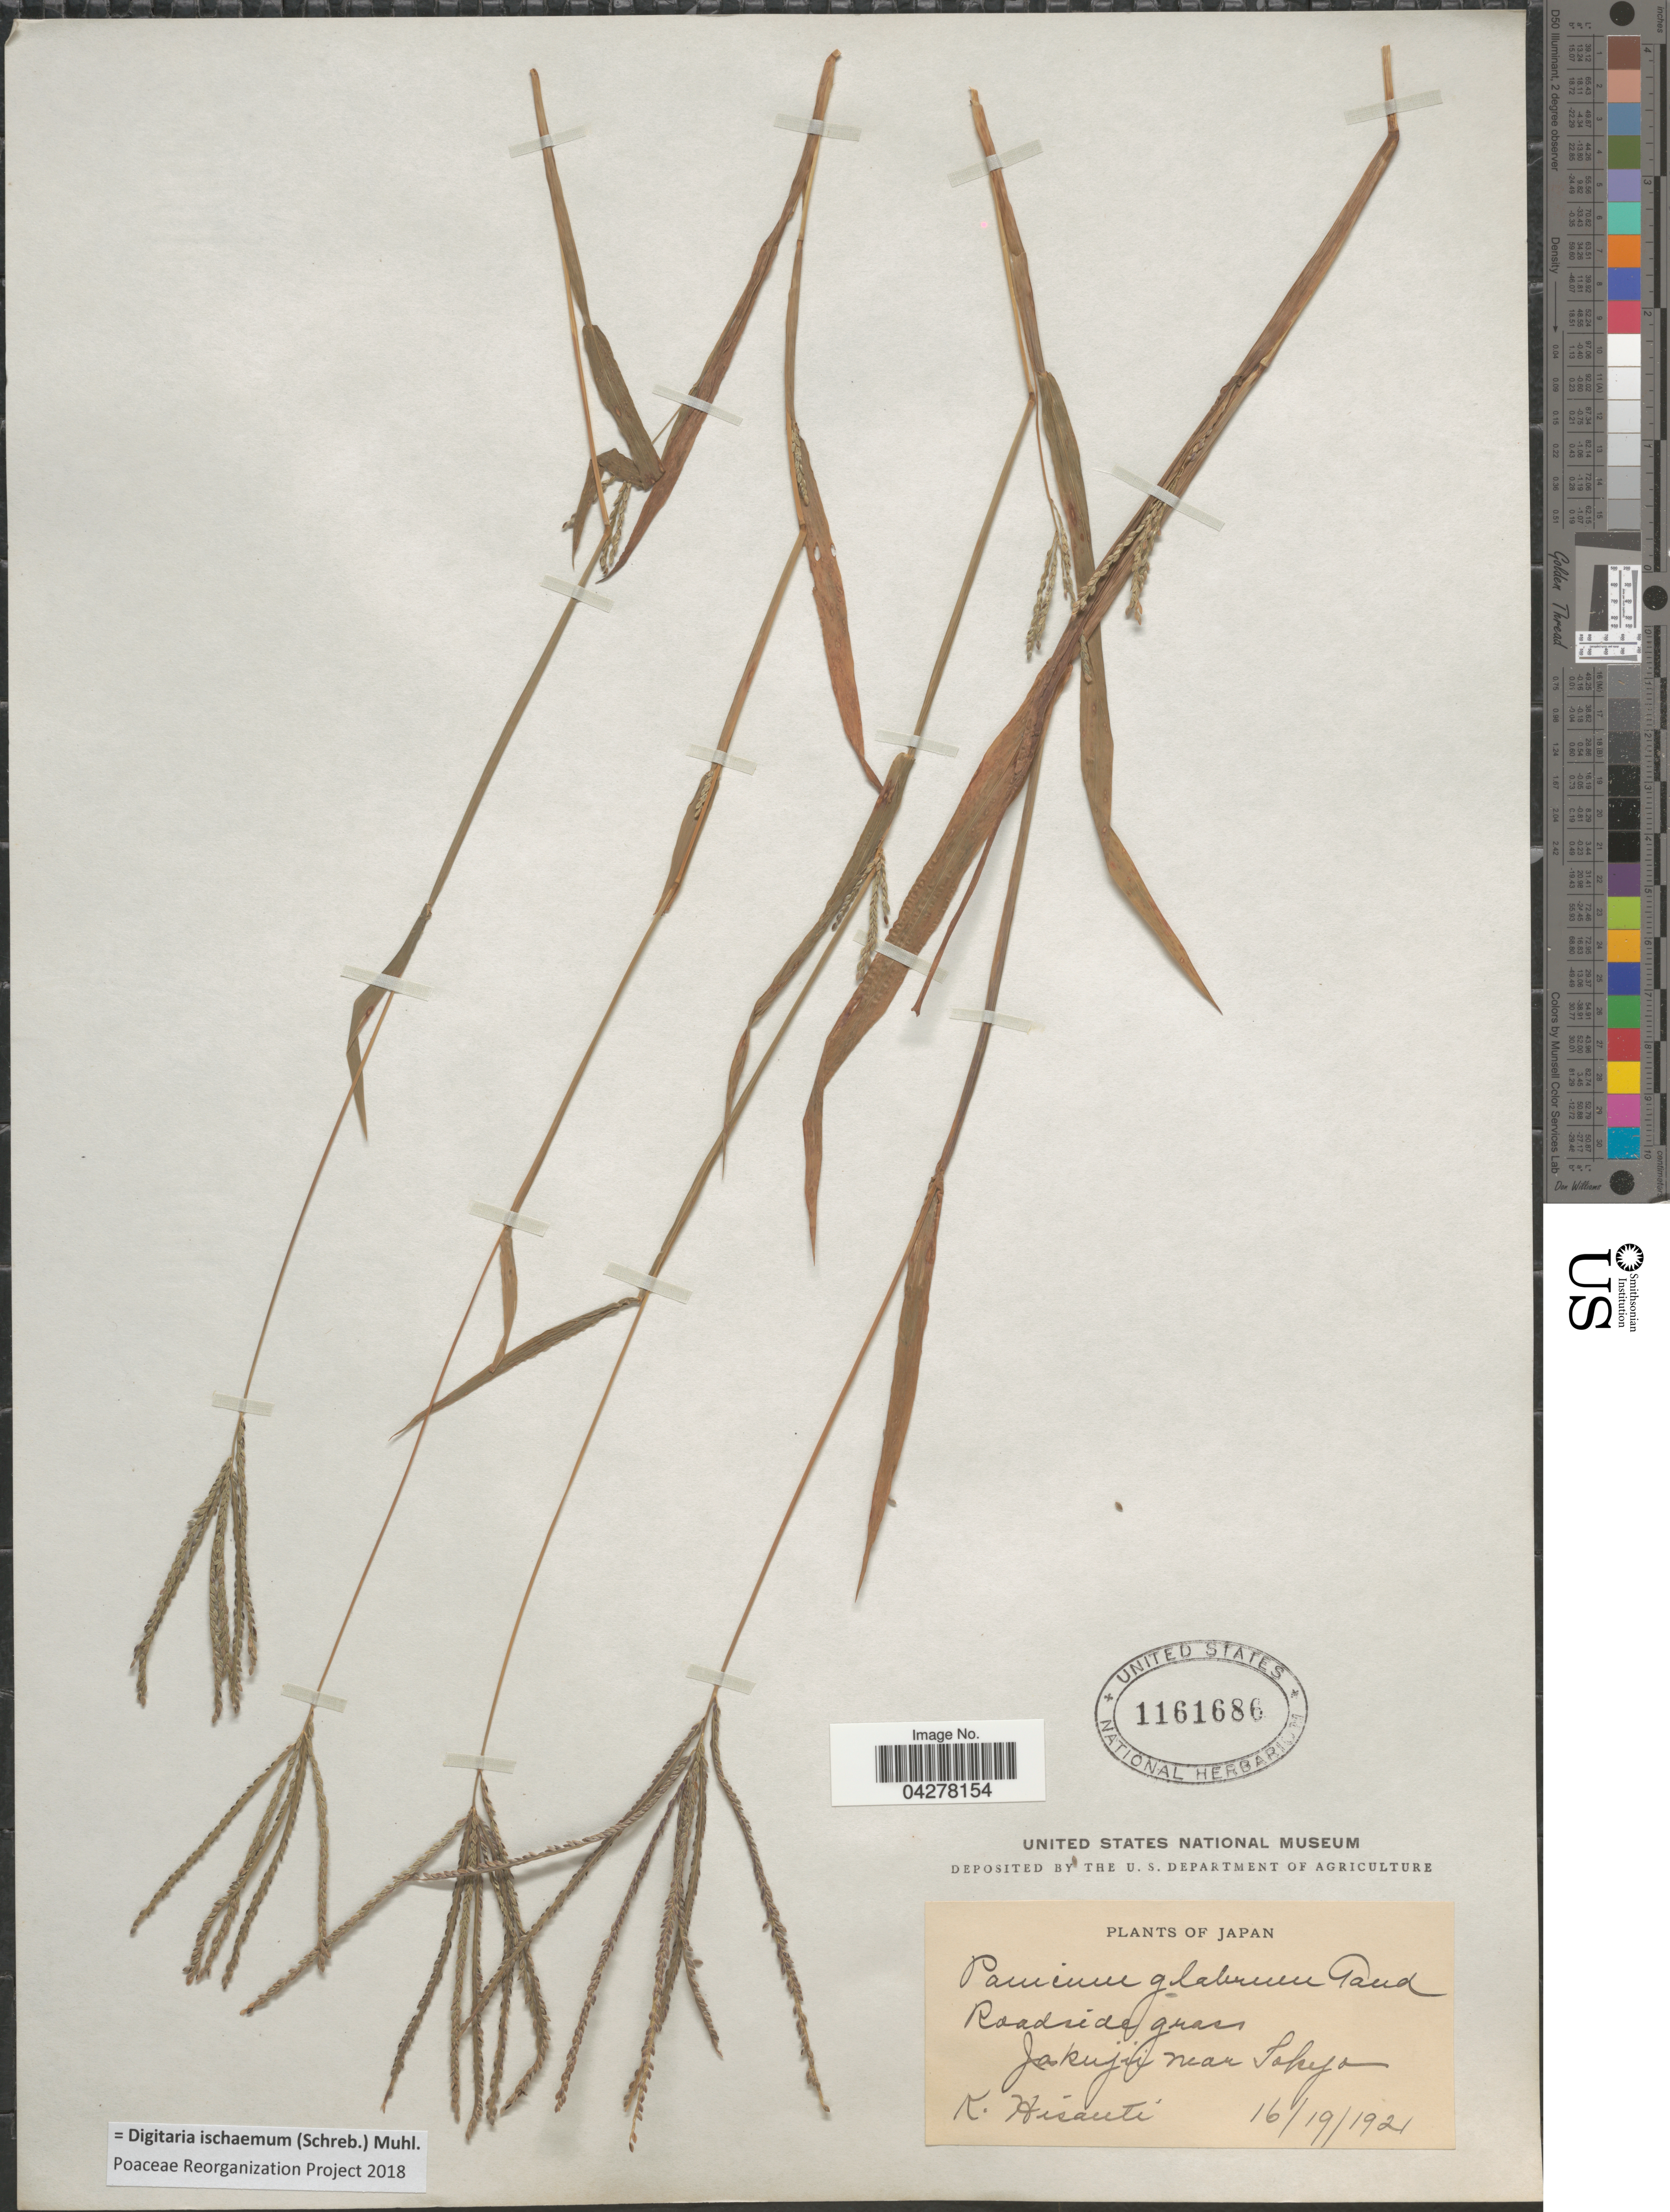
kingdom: Plantae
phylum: Tracheophyta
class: Liliopsida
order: Poales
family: Poaceae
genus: Digitaria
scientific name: Digitaria ischaemum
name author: (Schreber) Schreber ex Muhl.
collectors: K. Hisauti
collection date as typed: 16/19/1921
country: Japan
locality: Roadside grass. Jakujii near Tokyo.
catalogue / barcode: US 1161686